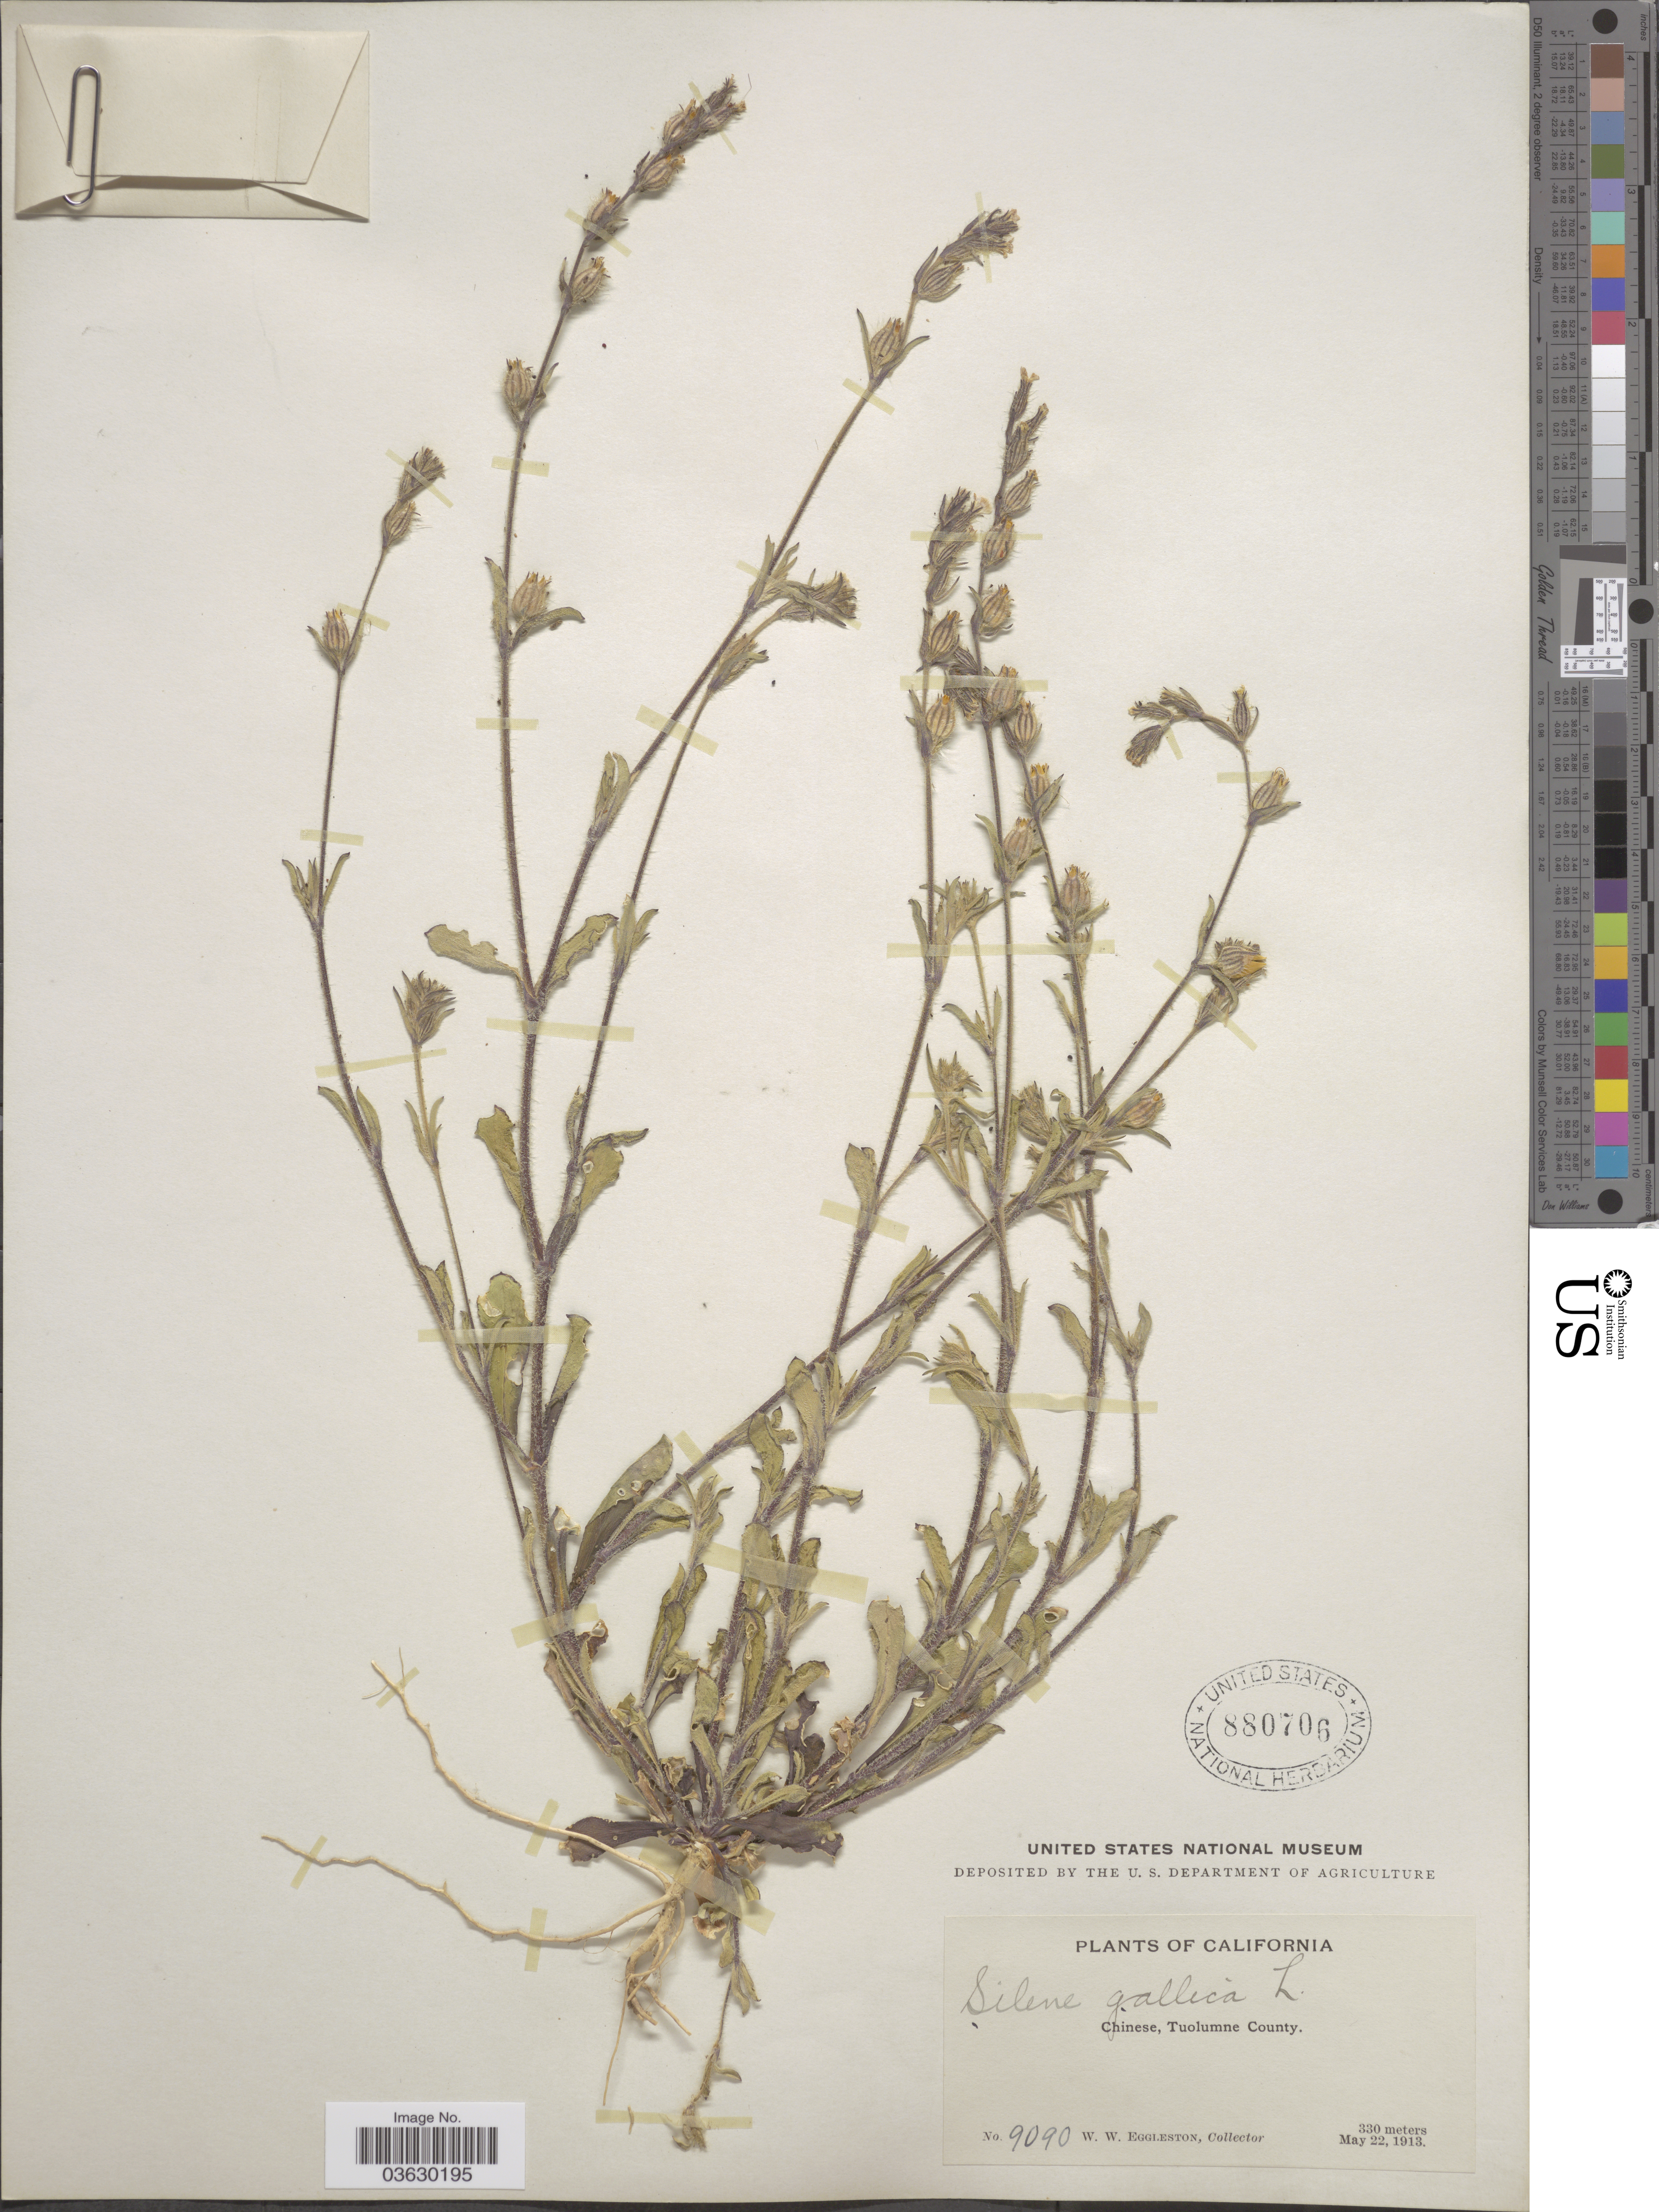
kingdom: Plantae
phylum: Tracheophyta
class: Magnoliopsida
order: Caryophyllales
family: Caryophyllaceae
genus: Silene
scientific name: Silene gallica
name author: L.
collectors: W. W. Eggleston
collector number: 9090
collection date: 1913-05-22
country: United States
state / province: California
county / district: Tuolumne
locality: Chinese, Tuolumne County.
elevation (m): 330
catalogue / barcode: US 880706